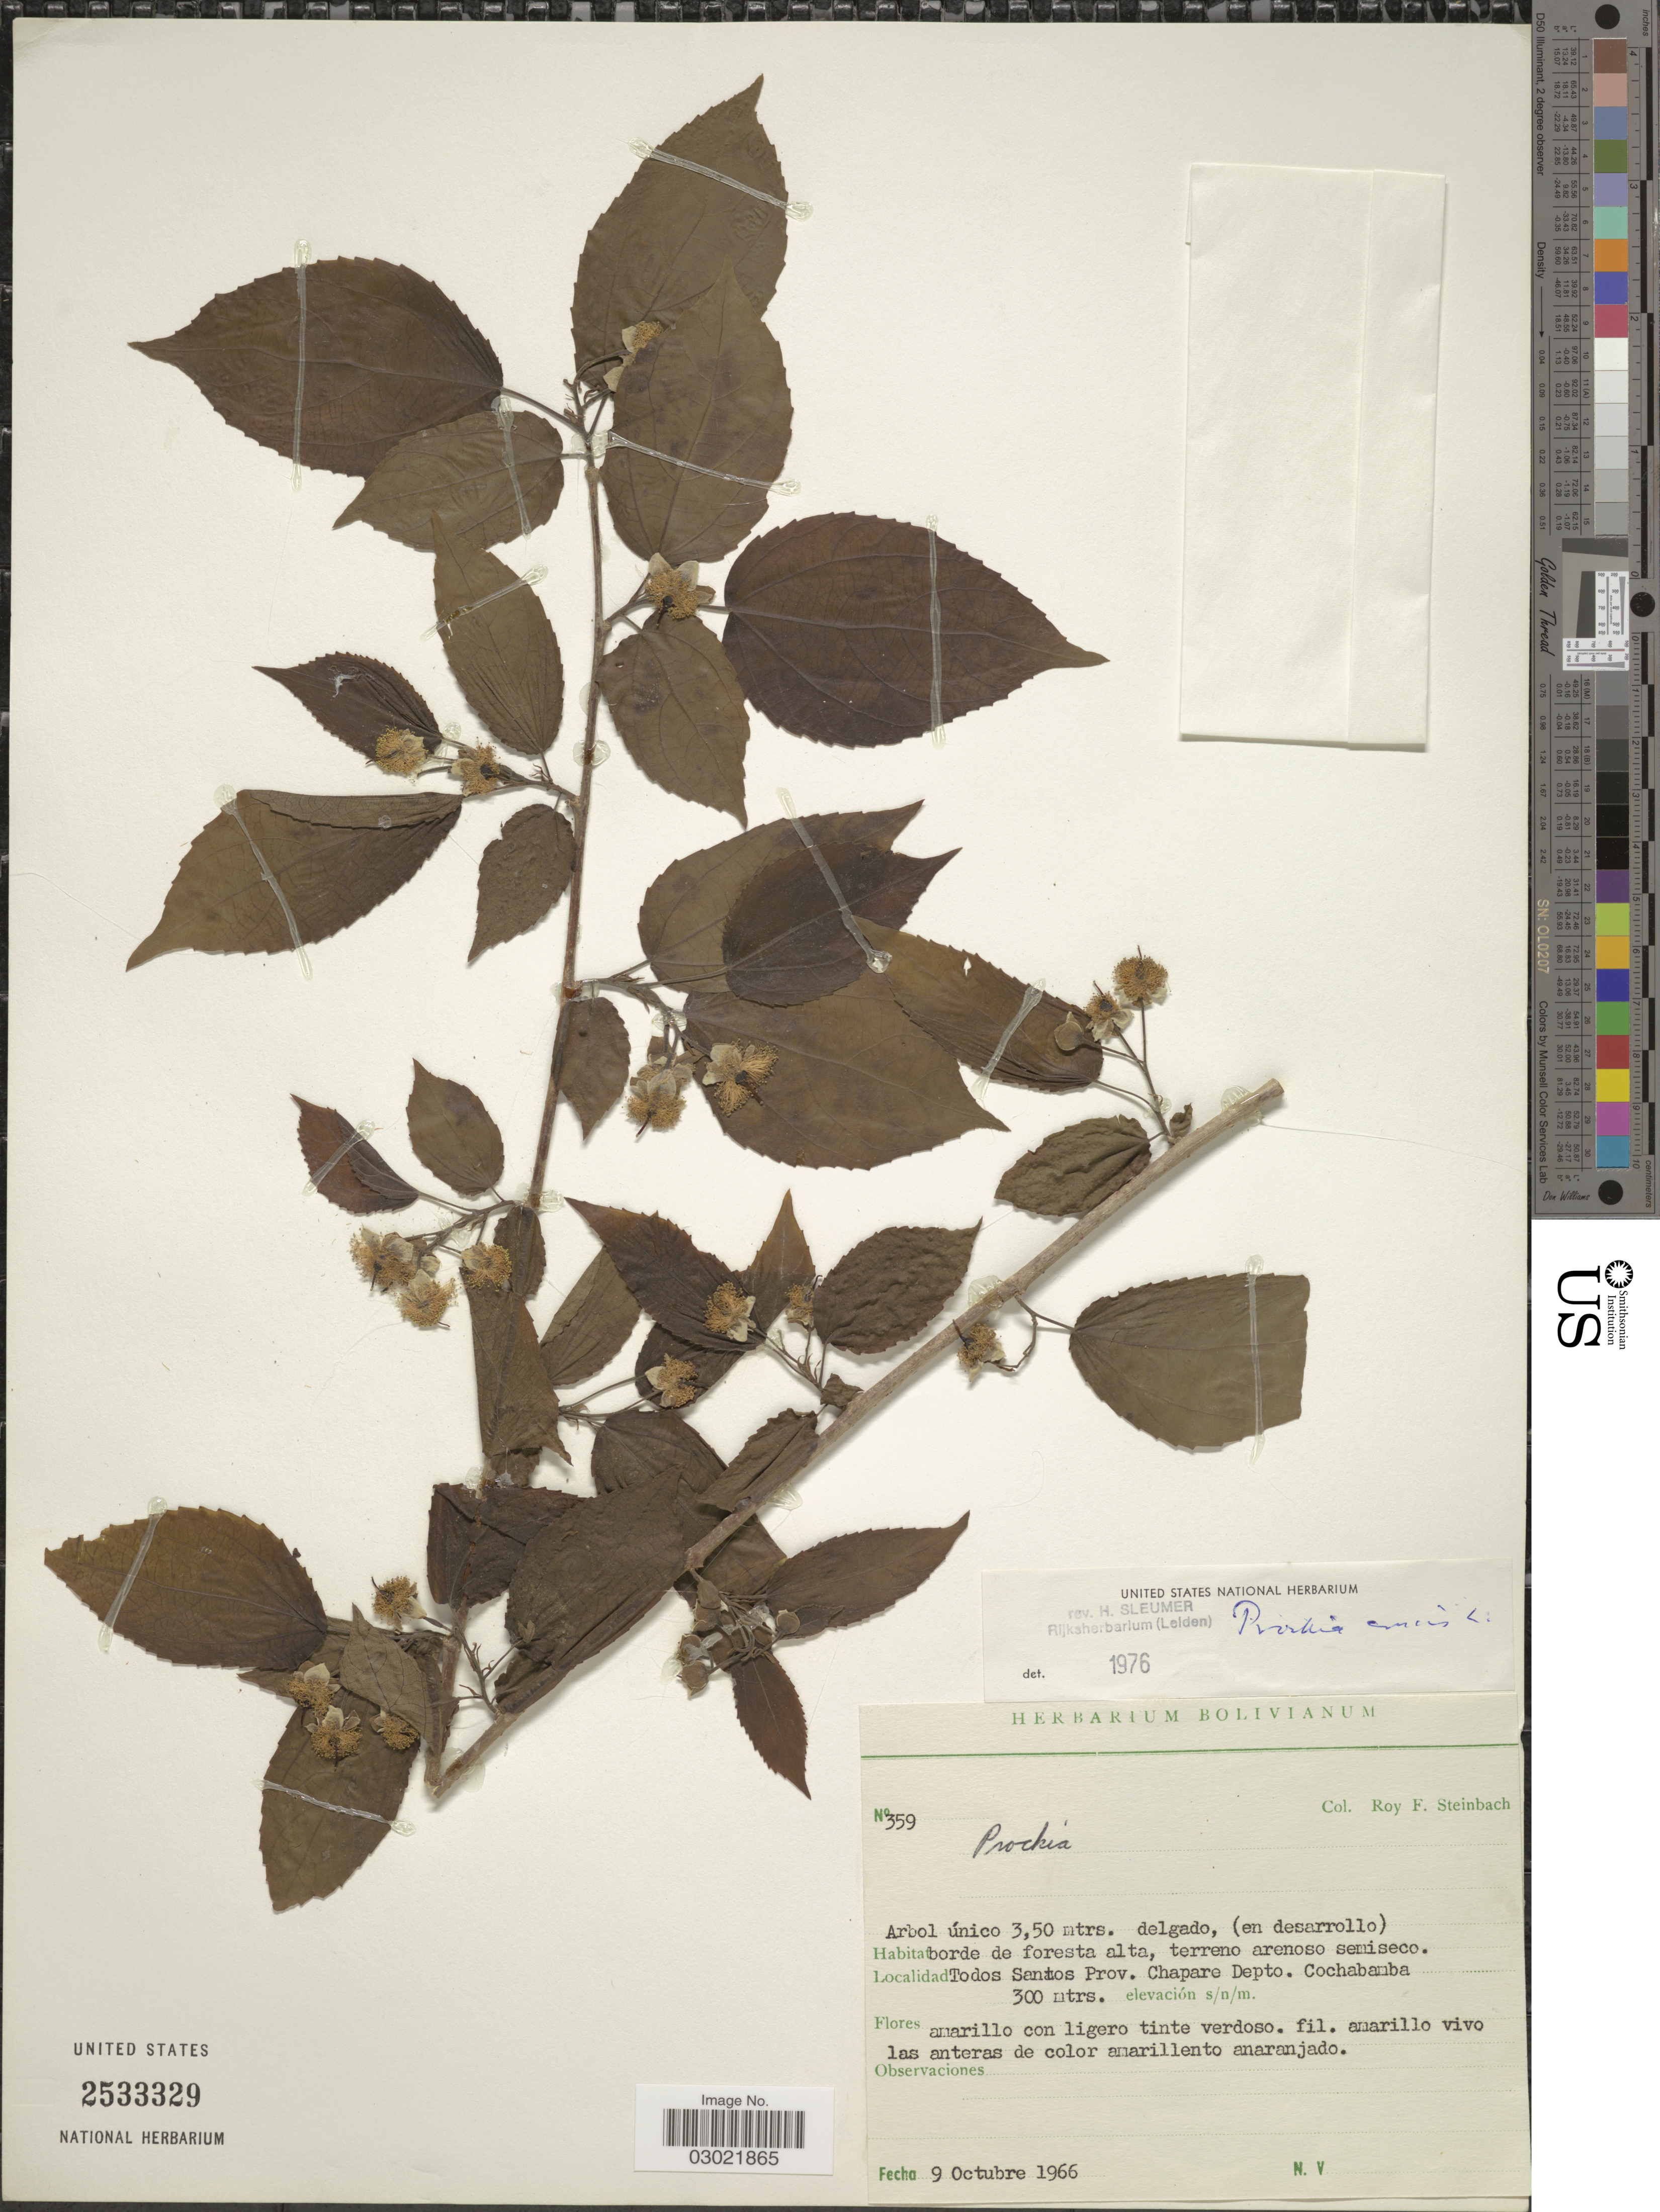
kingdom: Plantae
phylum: Tracheophyta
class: Magnoliopsida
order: Malpighiales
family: Salicaceae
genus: Prockia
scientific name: Prockia crucis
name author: P. Browne ex L.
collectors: R. F. Steinbach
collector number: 359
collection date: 1966-10-09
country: Bolivia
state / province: Cochabamba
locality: Todos Santos Prov. Chapare Depto. Cochabamba.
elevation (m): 300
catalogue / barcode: US 2533329